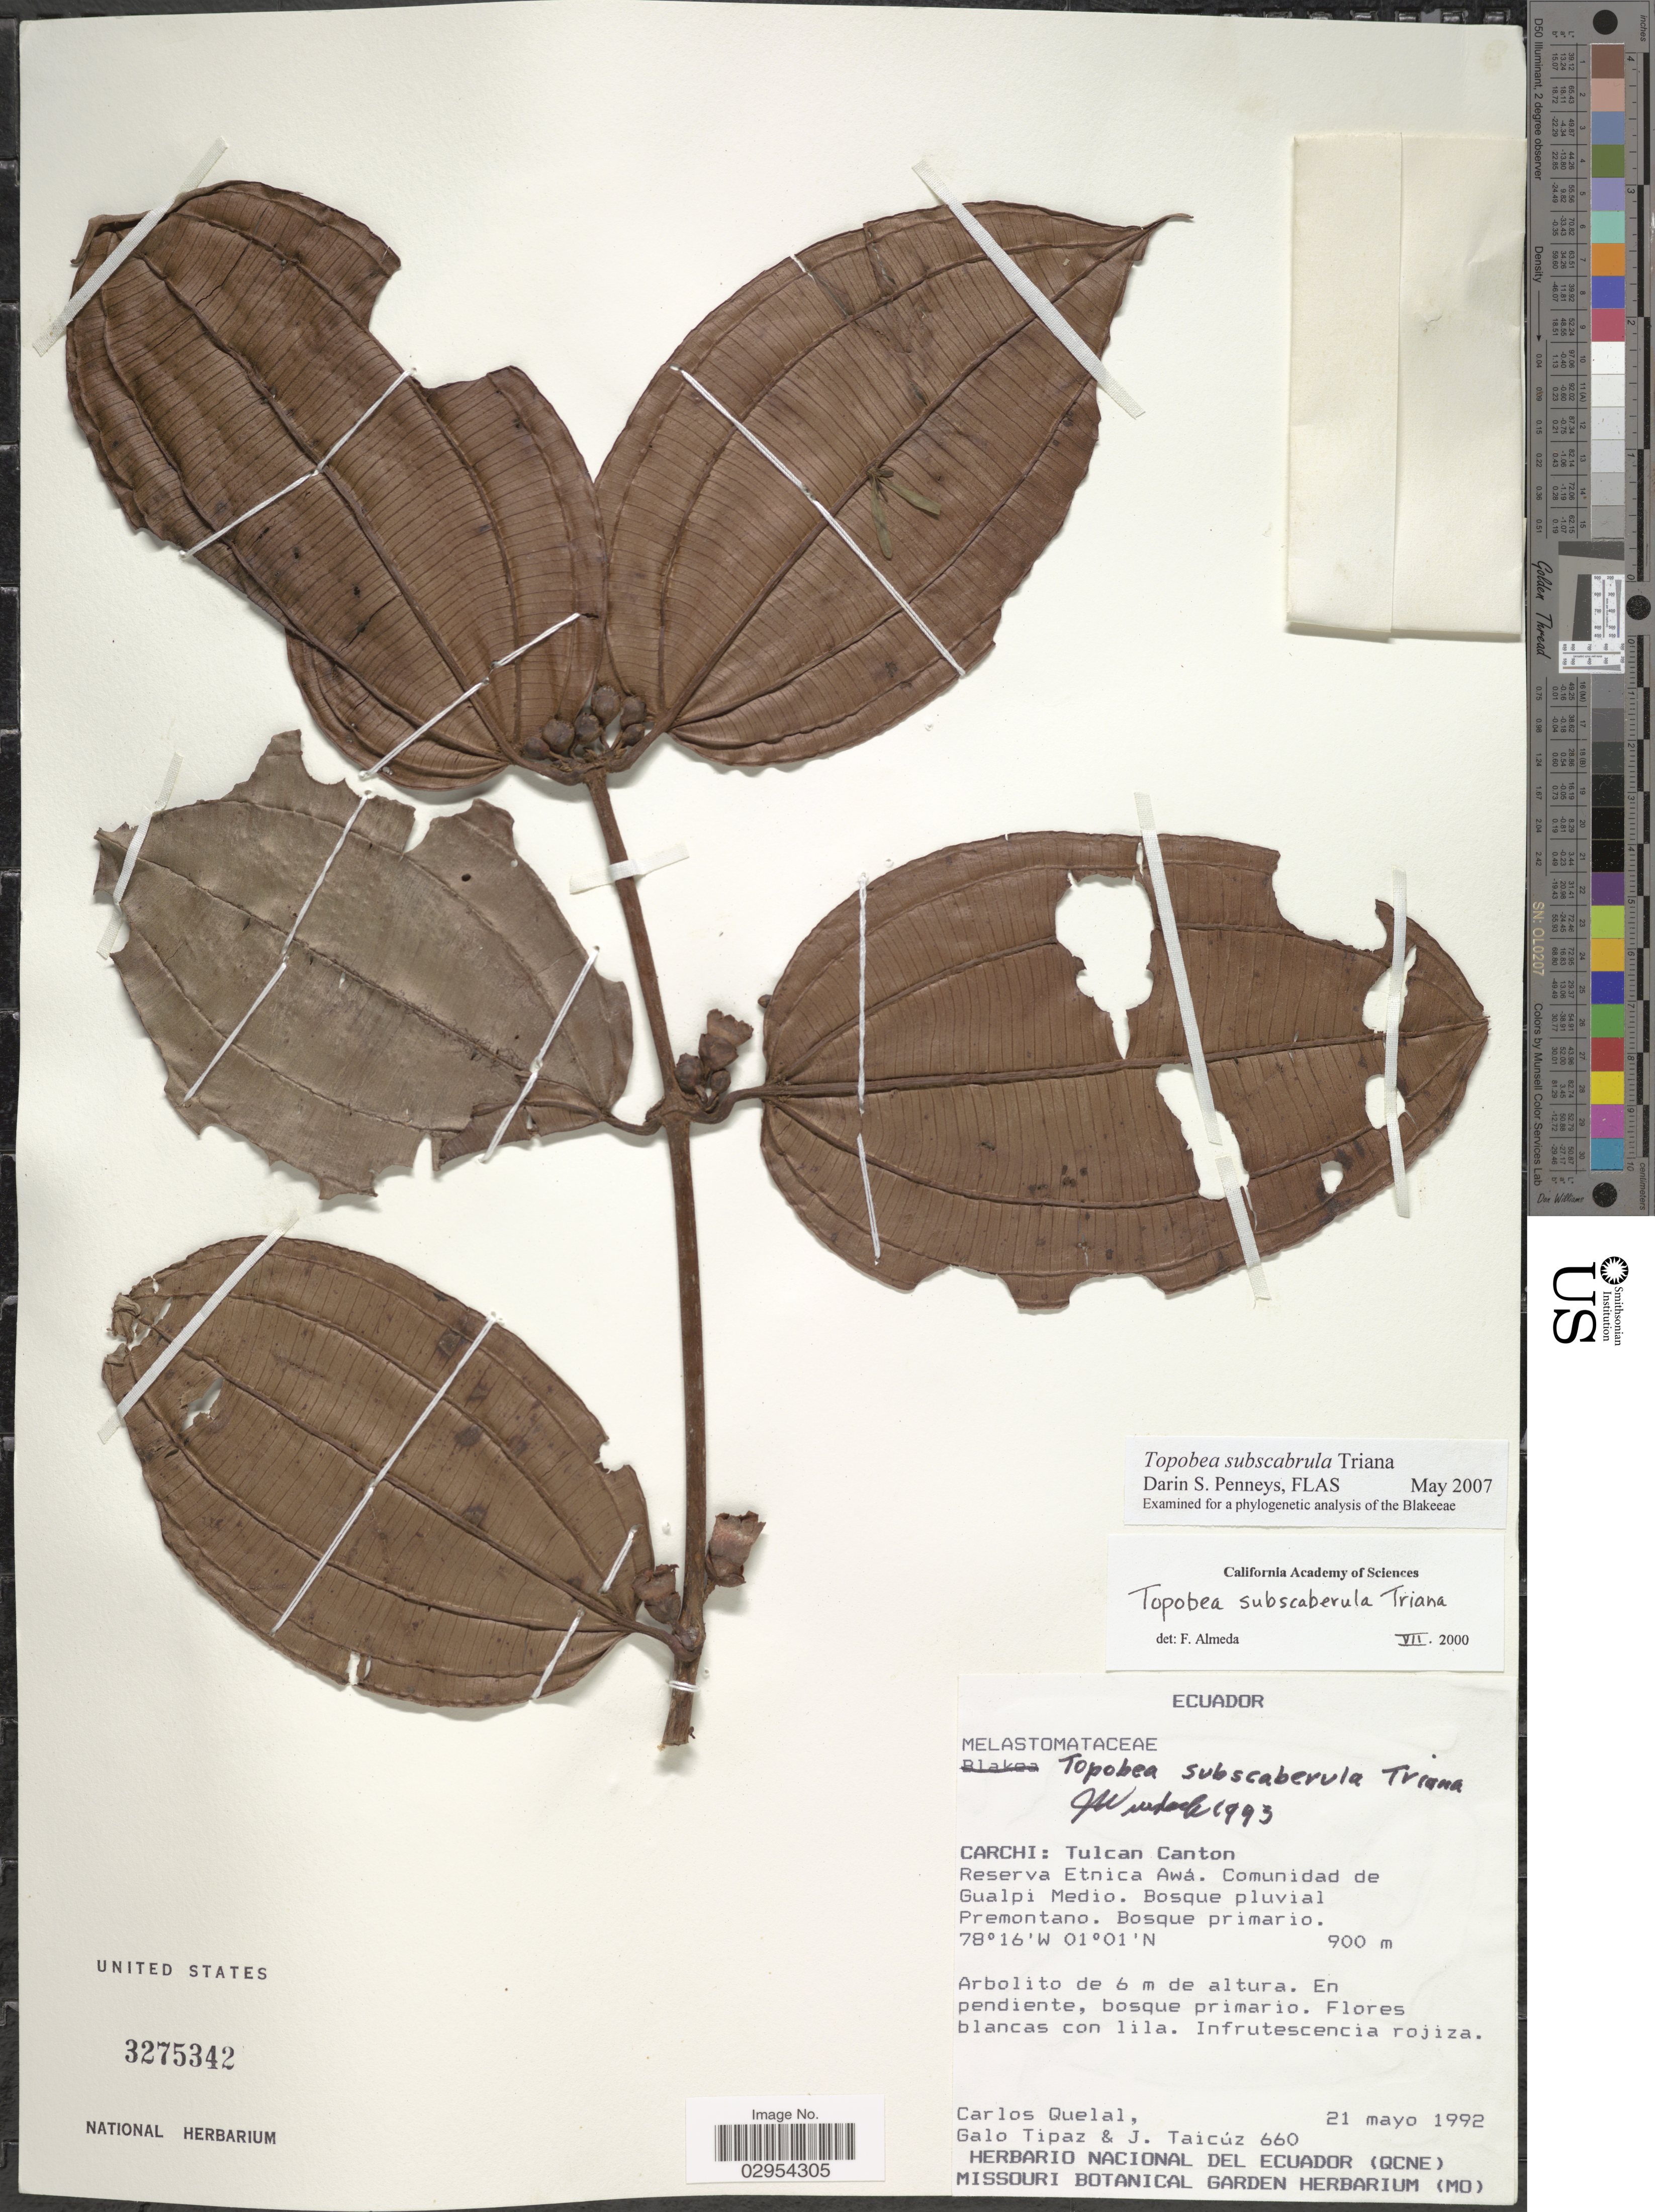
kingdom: Plantae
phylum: Tracheophyta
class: Magnoliopsida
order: Myrtales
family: Melastomataceae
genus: Topobea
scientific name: Topobea subscaberula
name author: Triana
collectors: C. Quelal, G. Tipaz & J. Taicuz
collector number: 660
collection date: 1992-05-21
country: Ecuador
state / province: Carchi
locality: Tulcan Canton, Reserva Etnica Awá. Comunidad de Gualpi Medio.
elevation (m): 900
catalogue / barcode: US 3275342